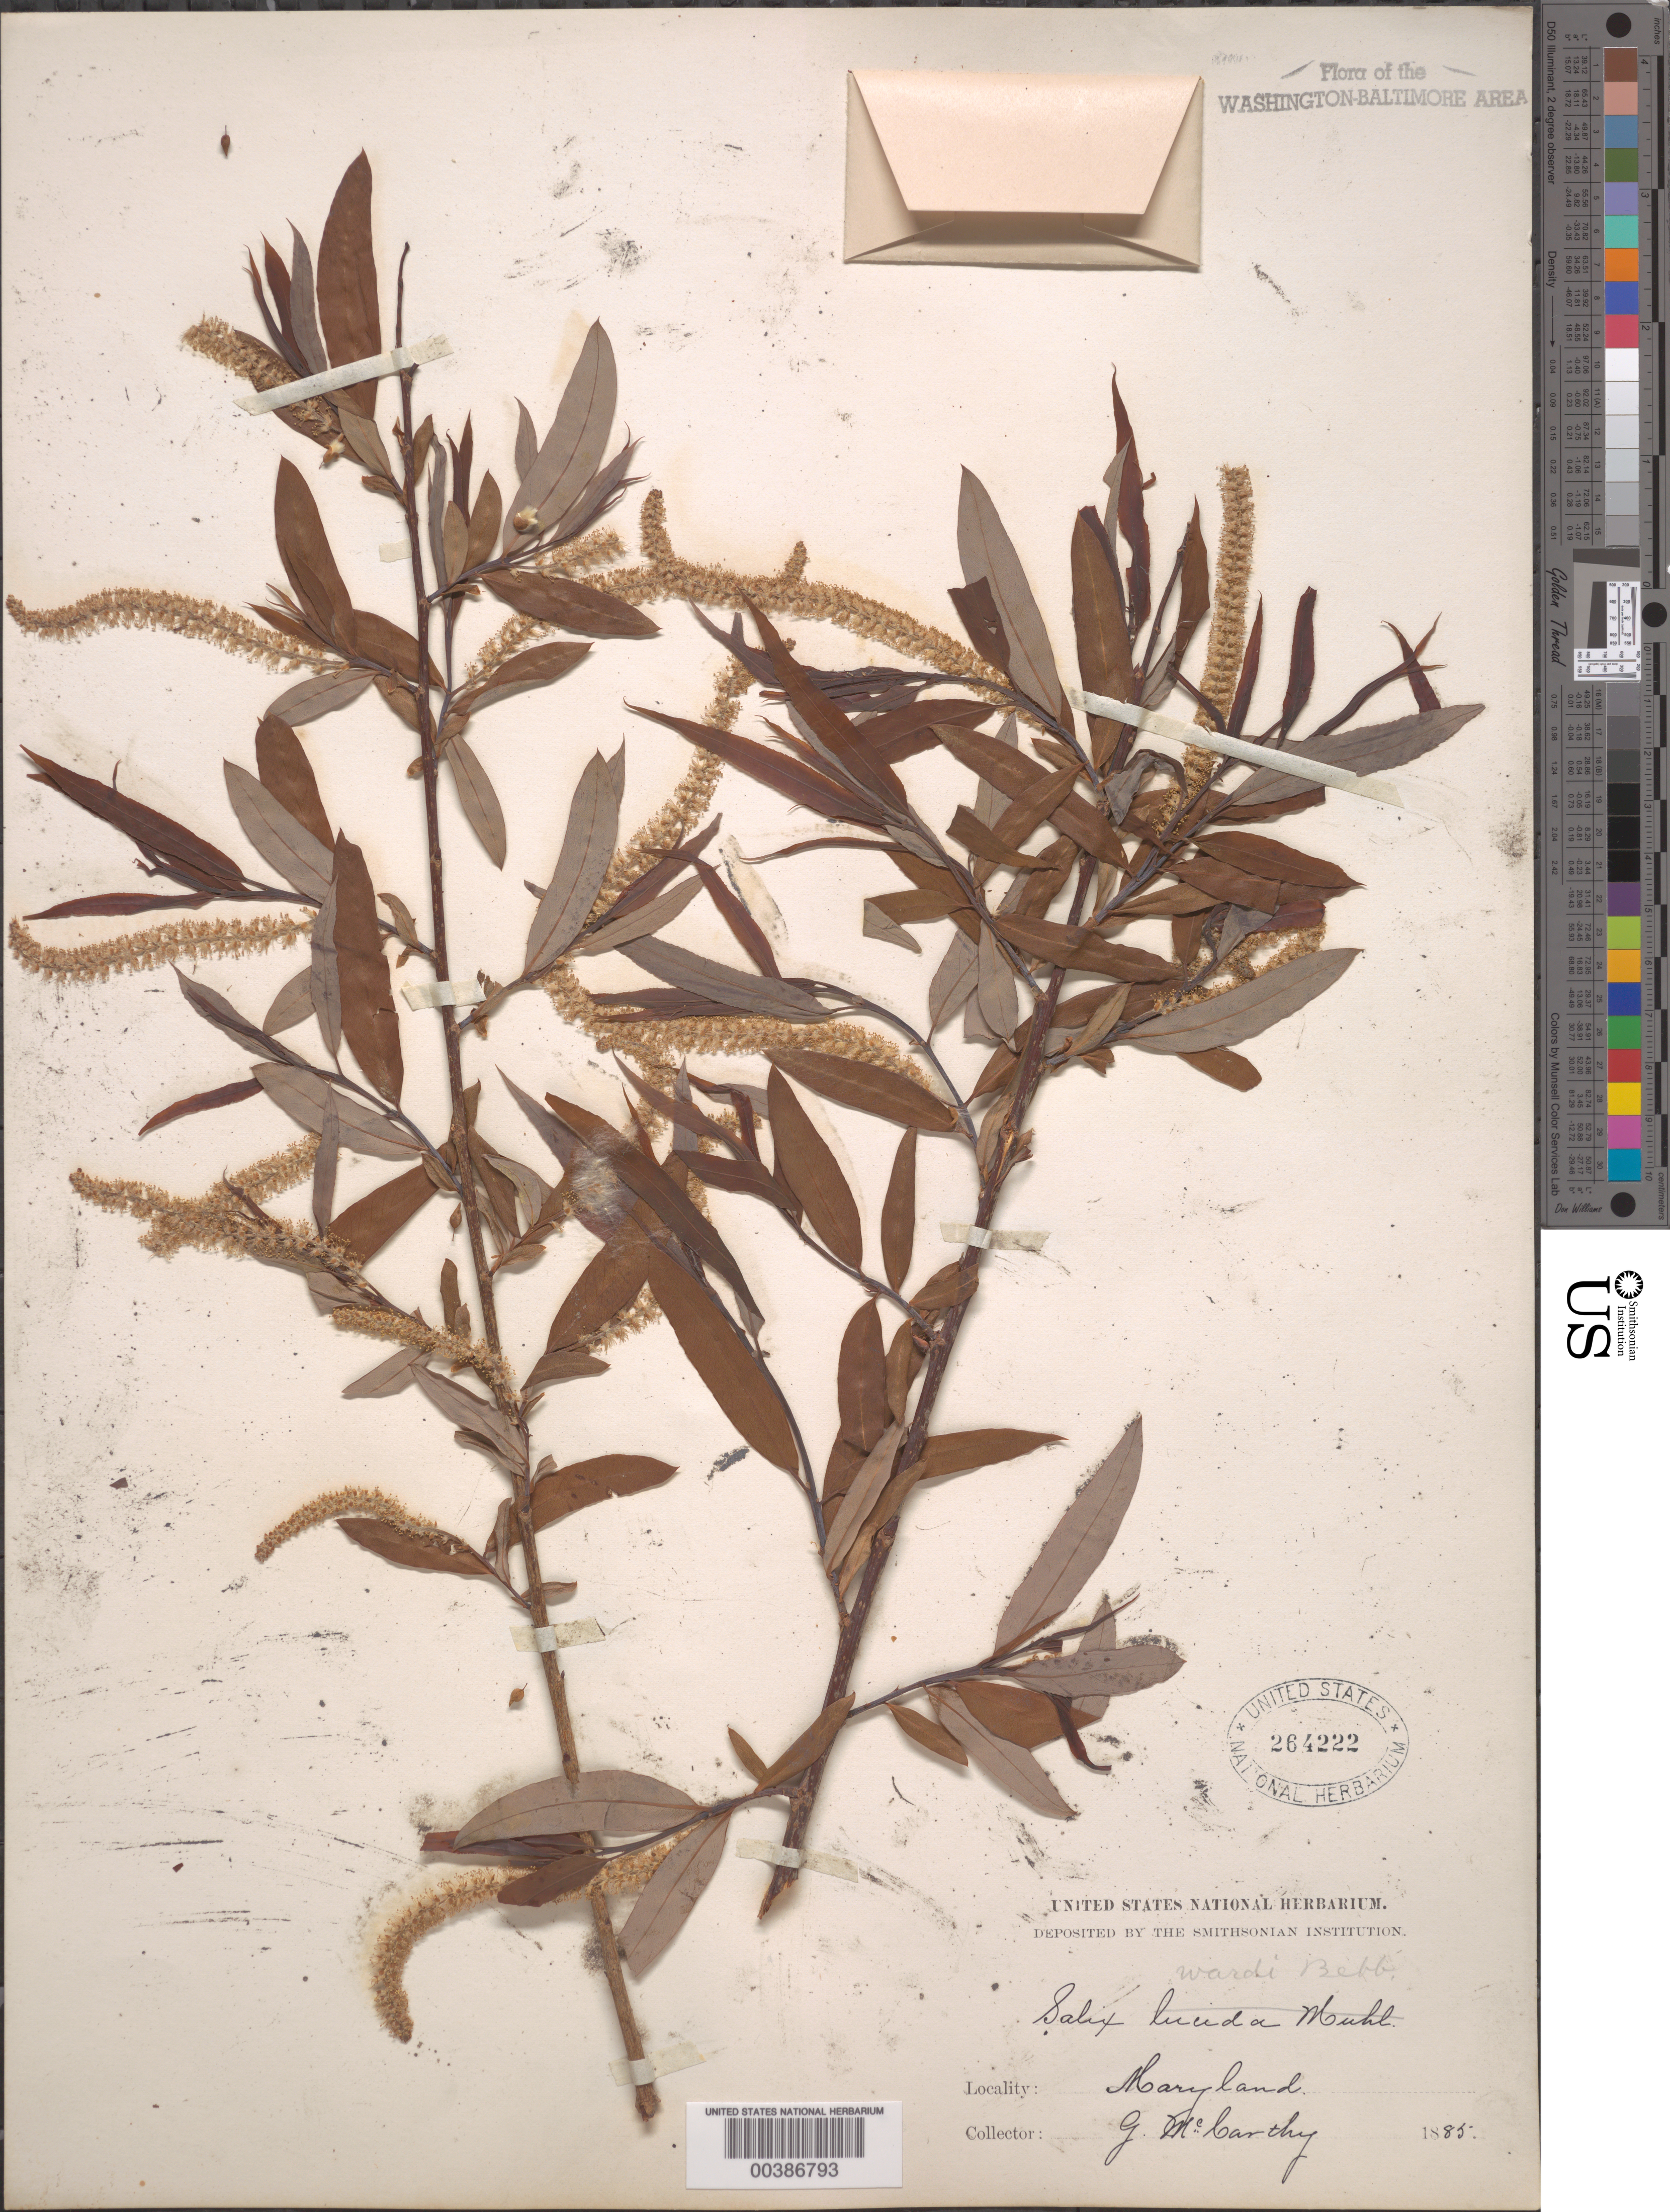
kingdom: Plantae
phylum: Tracheophyta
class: Magnoliopsida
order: Malpighiales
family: Salicaceae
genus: Salix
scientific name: Salix caroliniana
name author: Michx.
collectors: G. McCarthy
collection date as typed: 1885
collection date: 1885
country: United States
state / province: Maryland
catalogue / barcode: US 264222